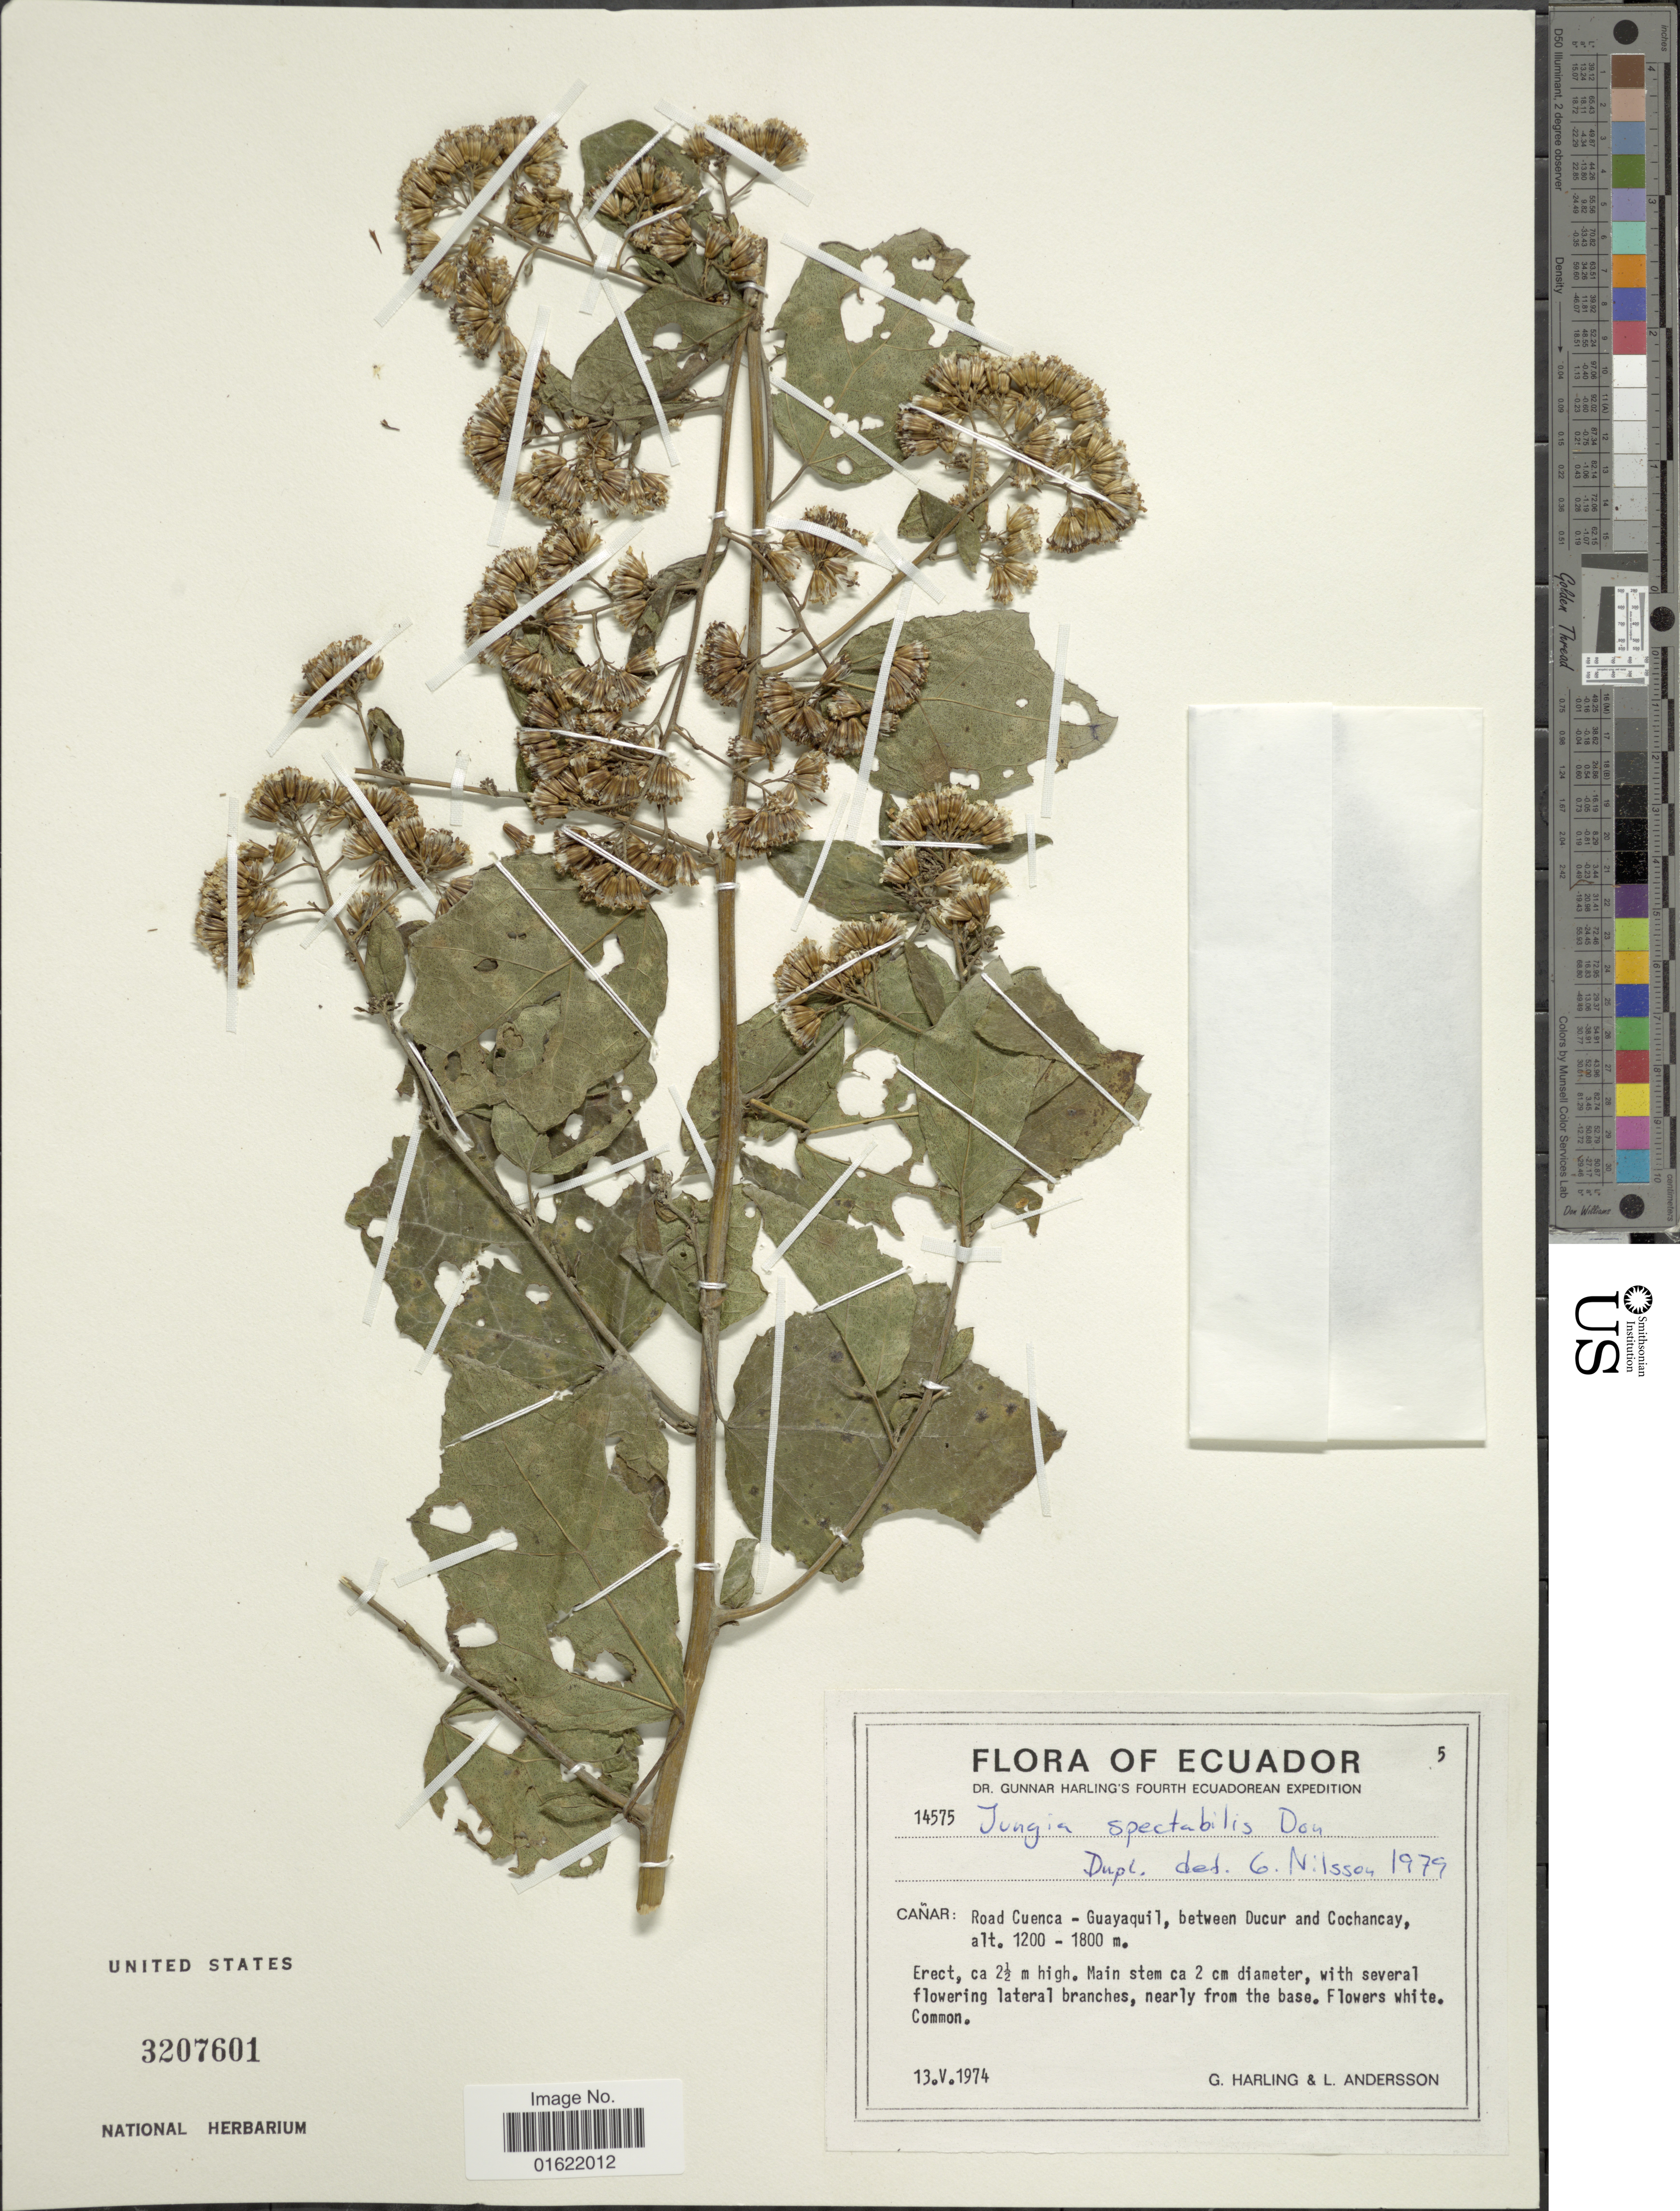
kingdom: Plantae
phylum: Tracheophyta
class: Magnoliopsida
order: Asterales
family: Asteraceae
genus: Jungia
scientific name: Jungia spectabilis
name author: D. Don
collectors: G. Harling & L. Andersson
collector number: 14575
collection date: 1974-05-13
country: Ecuador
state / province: Cañar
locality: Road Cuenca - Guayaquil, between Ducur and Cochancay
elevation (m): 1200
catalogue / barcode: US 3207601